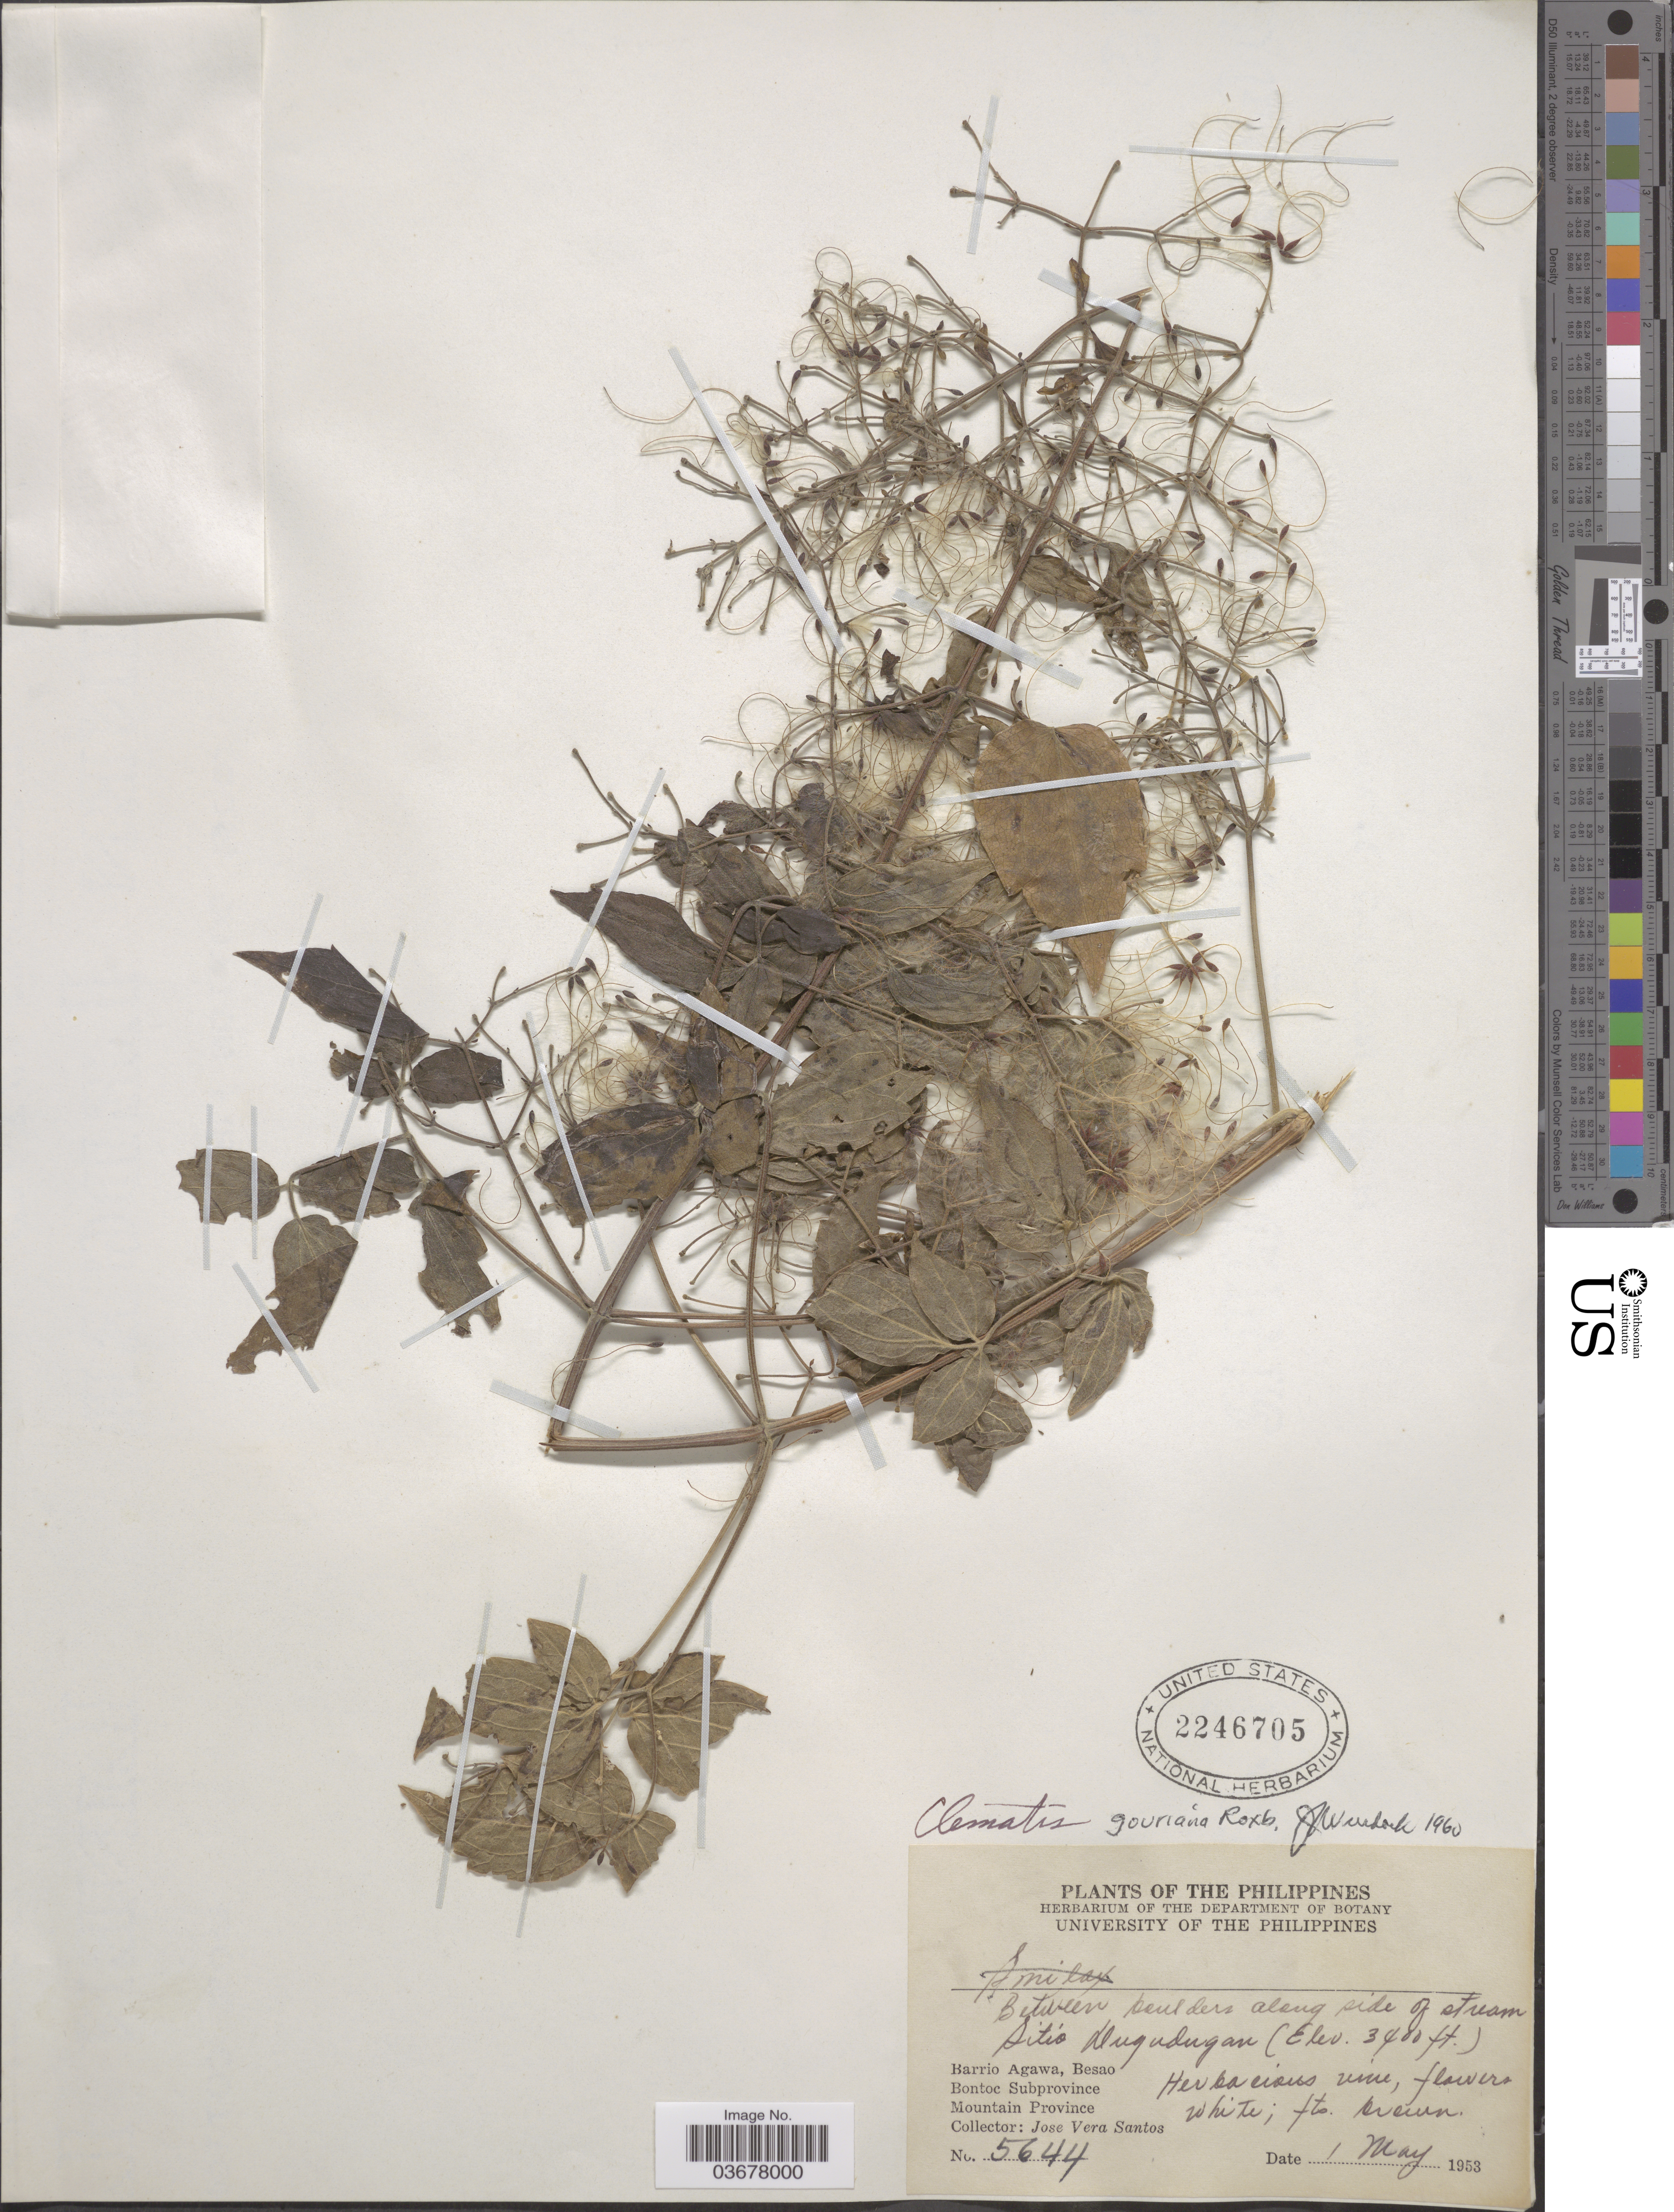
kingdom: Plantae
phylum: Tracheophyta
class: Magnoliopsida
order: Ranunculales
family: Ranunculaceae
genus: Clematis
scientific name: Clematis gouriana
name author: Roxb. ex DC.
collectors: J. V. Santos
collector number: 5644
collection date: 1953-05-01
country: Philippines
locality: Between boulders along side of stream Sitio Dugudugan. Barrio Agawa, Besao. Bontoc Subprovince. Mountain Province.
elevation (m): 1036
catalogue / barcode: US 2246705